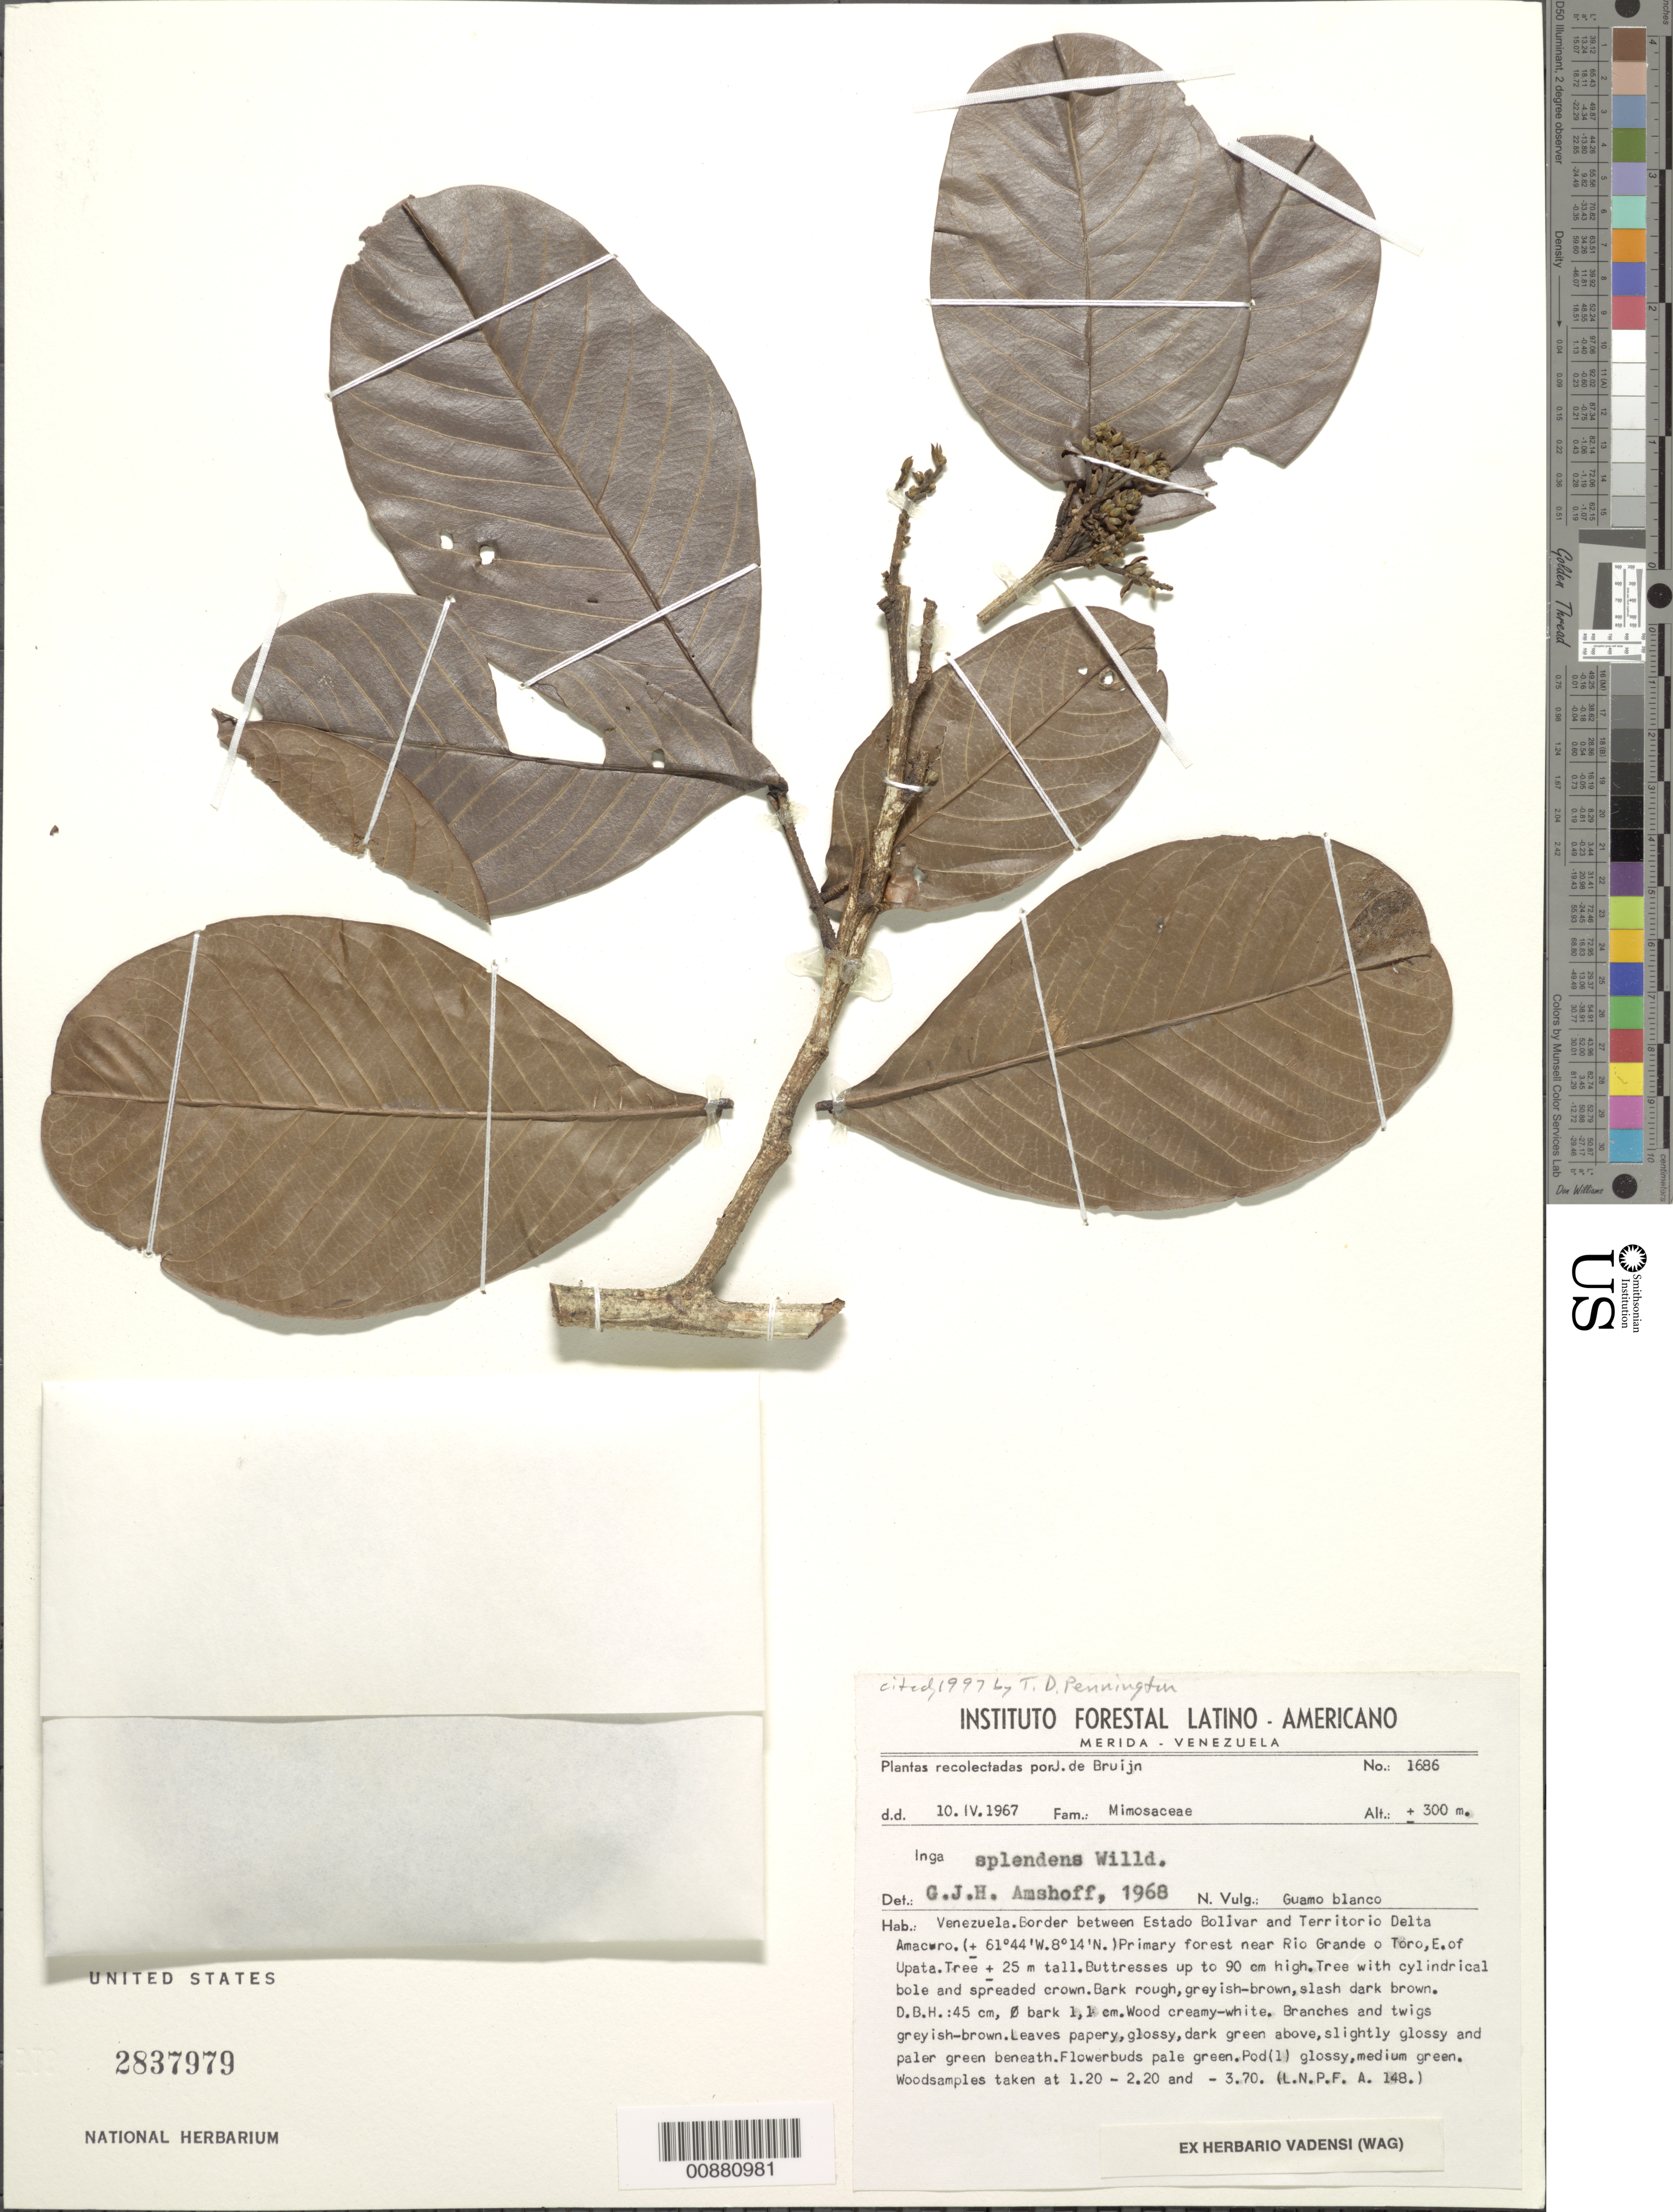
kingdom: Plantae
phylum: Tracheophyta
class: Magnoliopsida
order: Fabales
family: Fabaceae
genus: Inga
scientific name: Inga splendens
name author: Willd.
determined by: Amshoff, G. J. H.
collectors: J. Bruijn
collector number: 1686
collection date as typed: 10-Apr-67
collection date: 1967-04-10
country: Venezuela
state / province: Bolívar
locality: Estado Bolívar and Territorío Delta Amacuro border, near Río Grande o Toro, E of Upata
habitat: Primary forest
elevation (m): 300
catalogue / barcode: US 2837979